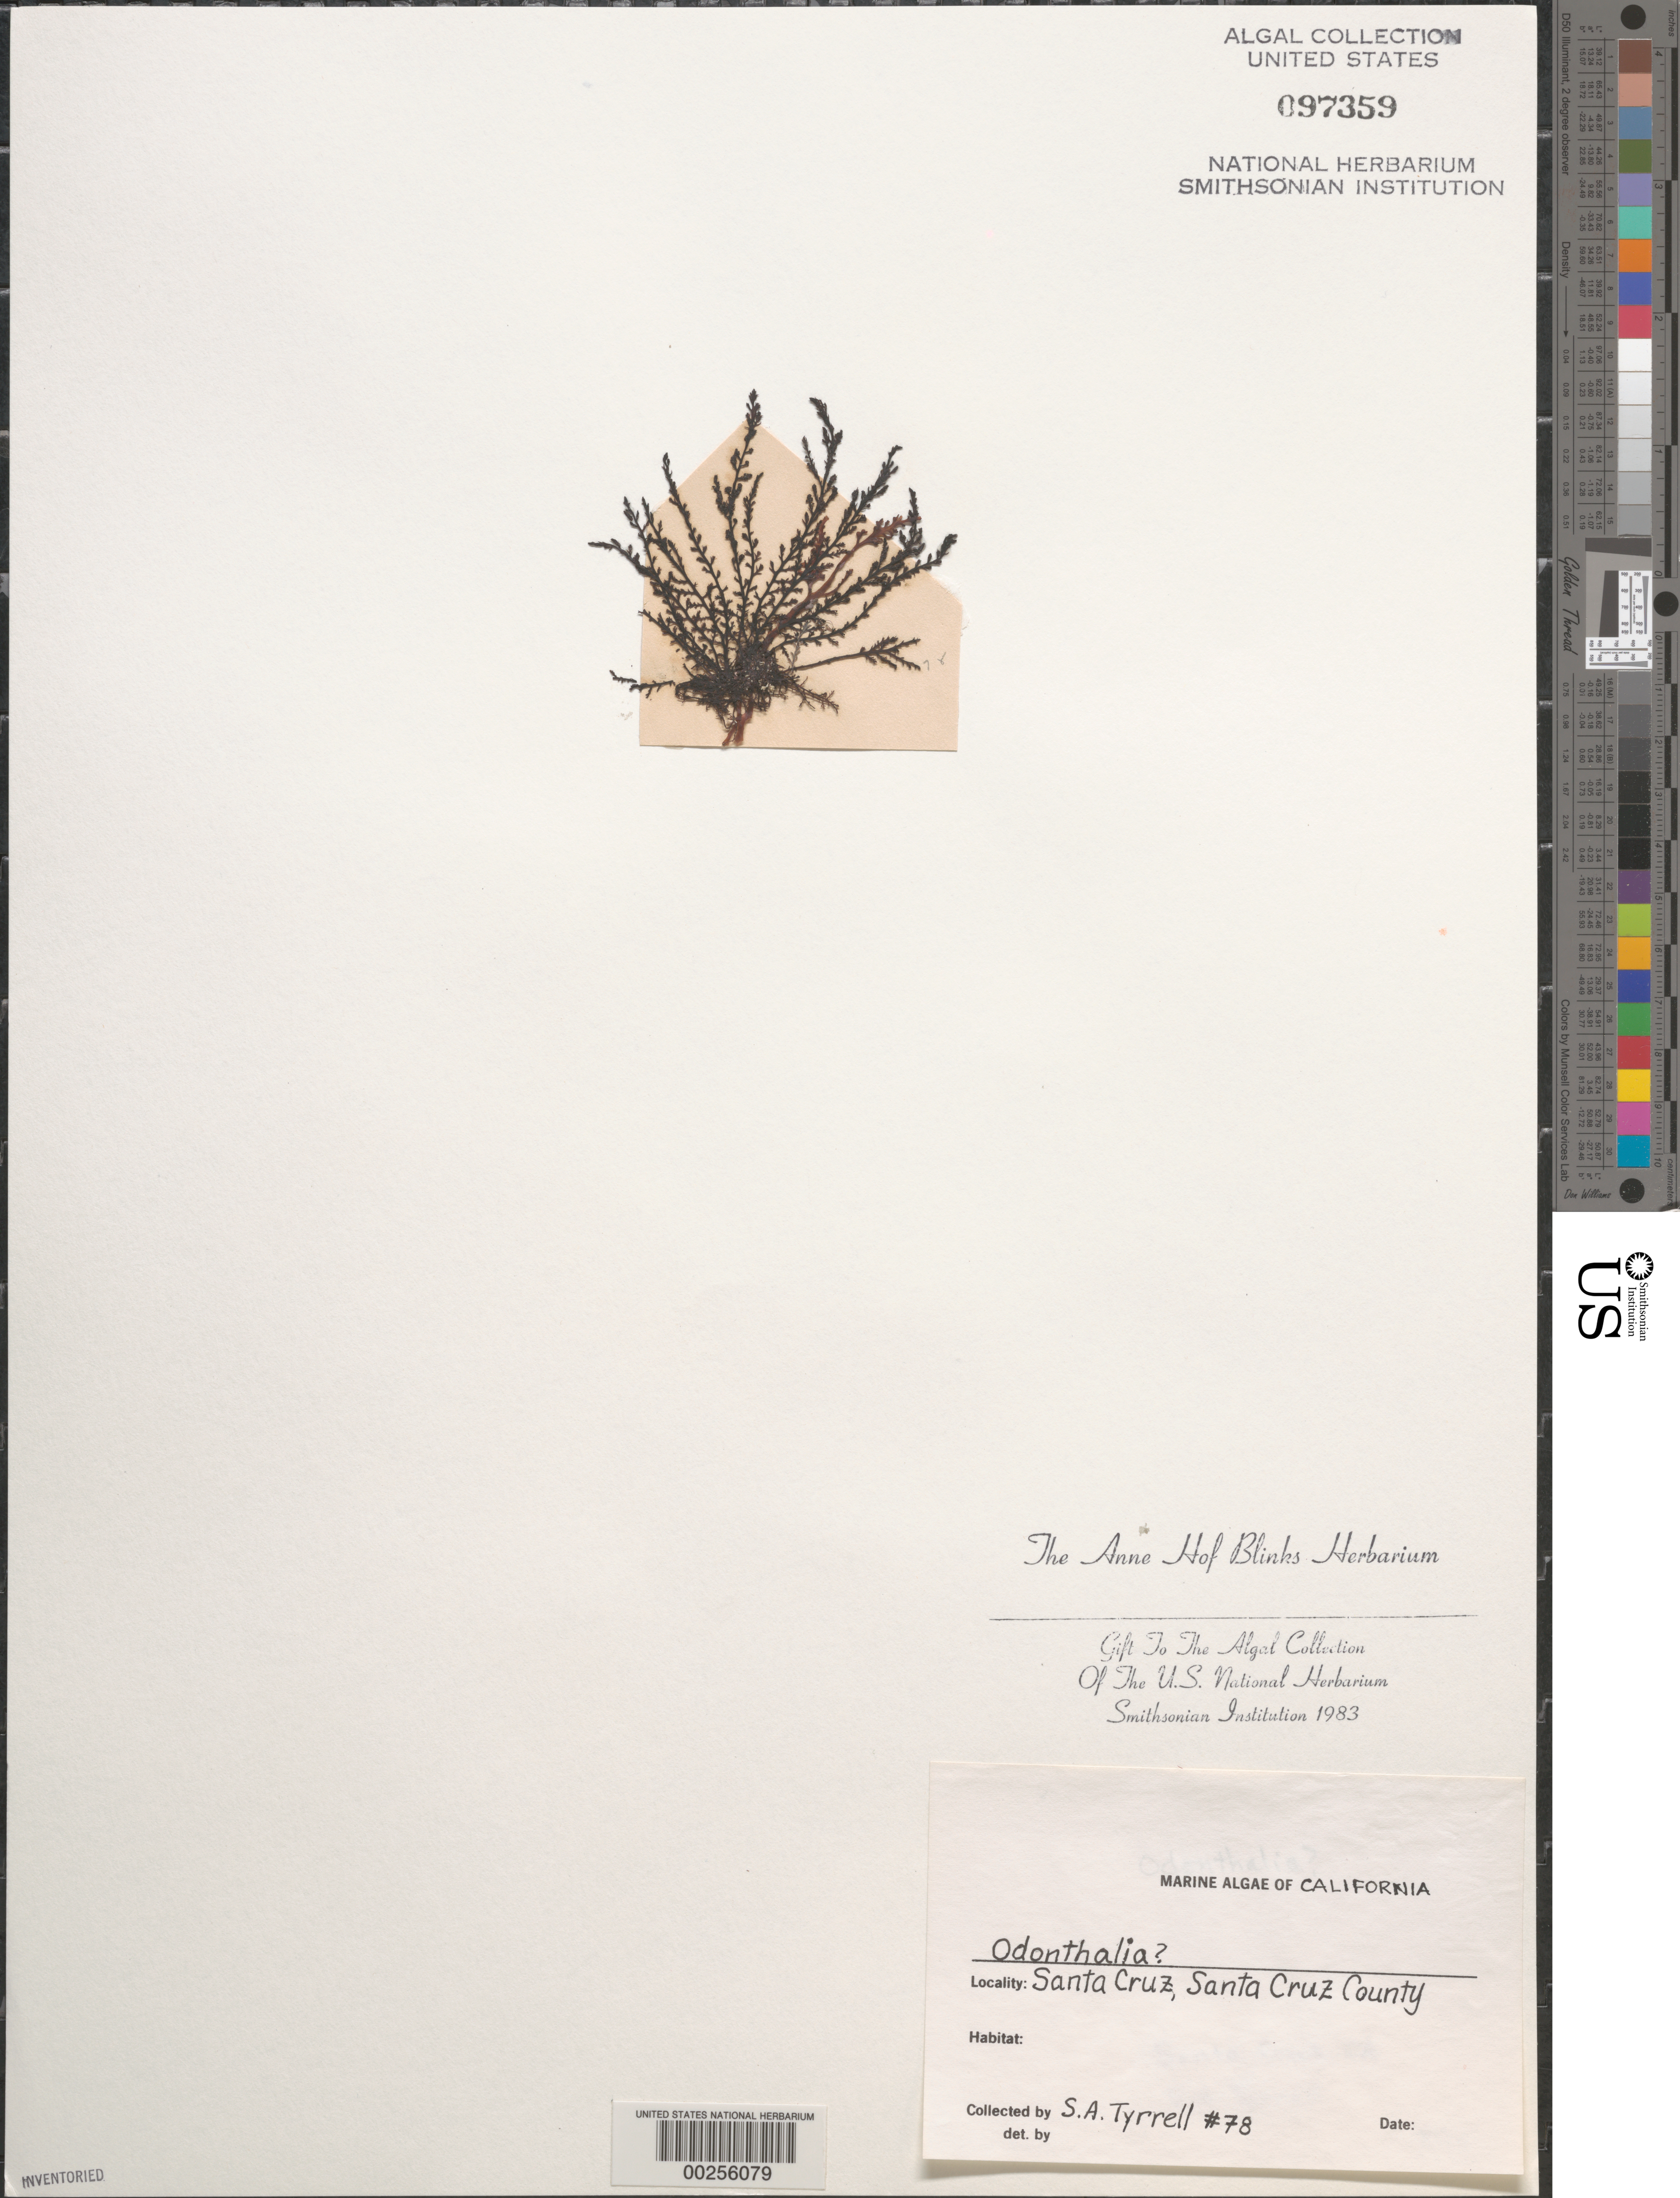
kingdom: Plantae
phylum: Rhodophyta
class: Florideophyceae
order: Ceramiales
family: Rhodomelaceae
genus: Odonthalia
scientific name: Odonthalia sp.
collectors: C. Tyrrell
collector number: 78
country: United States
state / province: California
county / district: Santa Cruz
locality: Santa Cruz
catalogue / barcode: US 97359